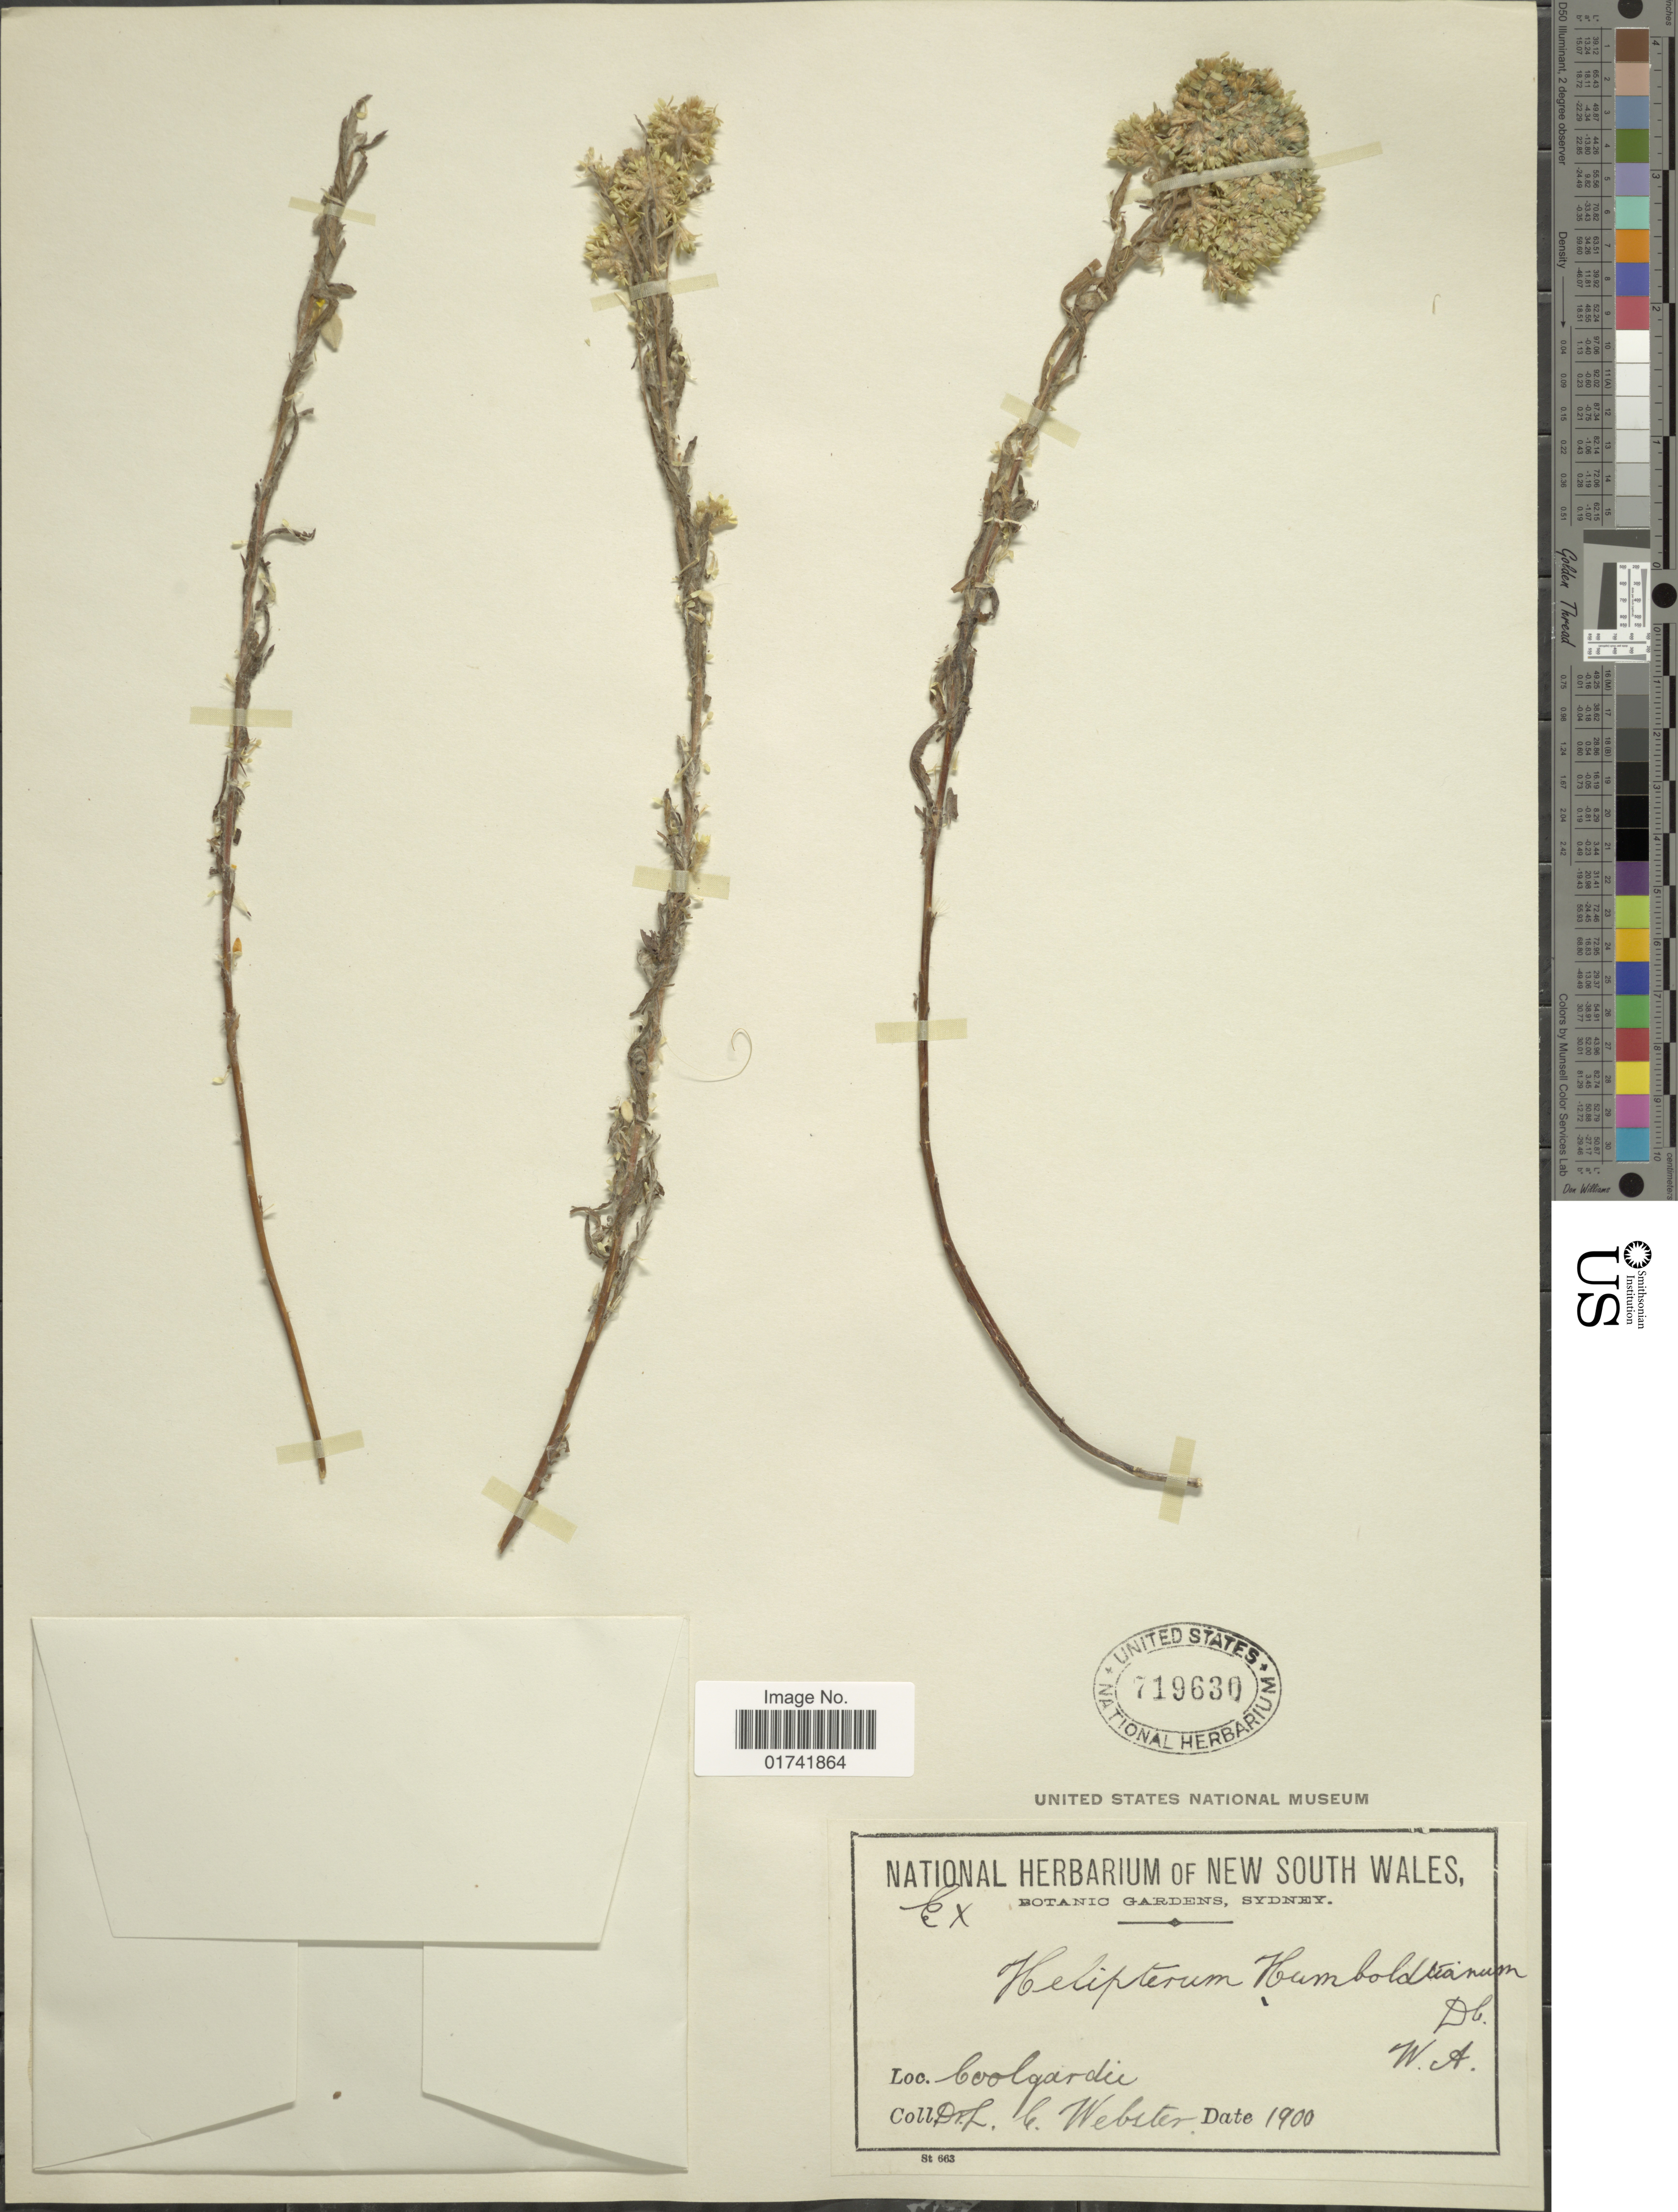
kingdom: Plantae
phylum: Tracheophyta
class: Magnoliopsida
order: Asterales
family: Asteraceae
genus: Rhodanthe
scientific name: Rhodanthe humboldtiana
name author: (Gaudich.) Paul G. Wilson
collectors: L. L. Webster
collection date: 1900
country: Australia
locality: Coolgardie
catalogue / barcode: US 719630